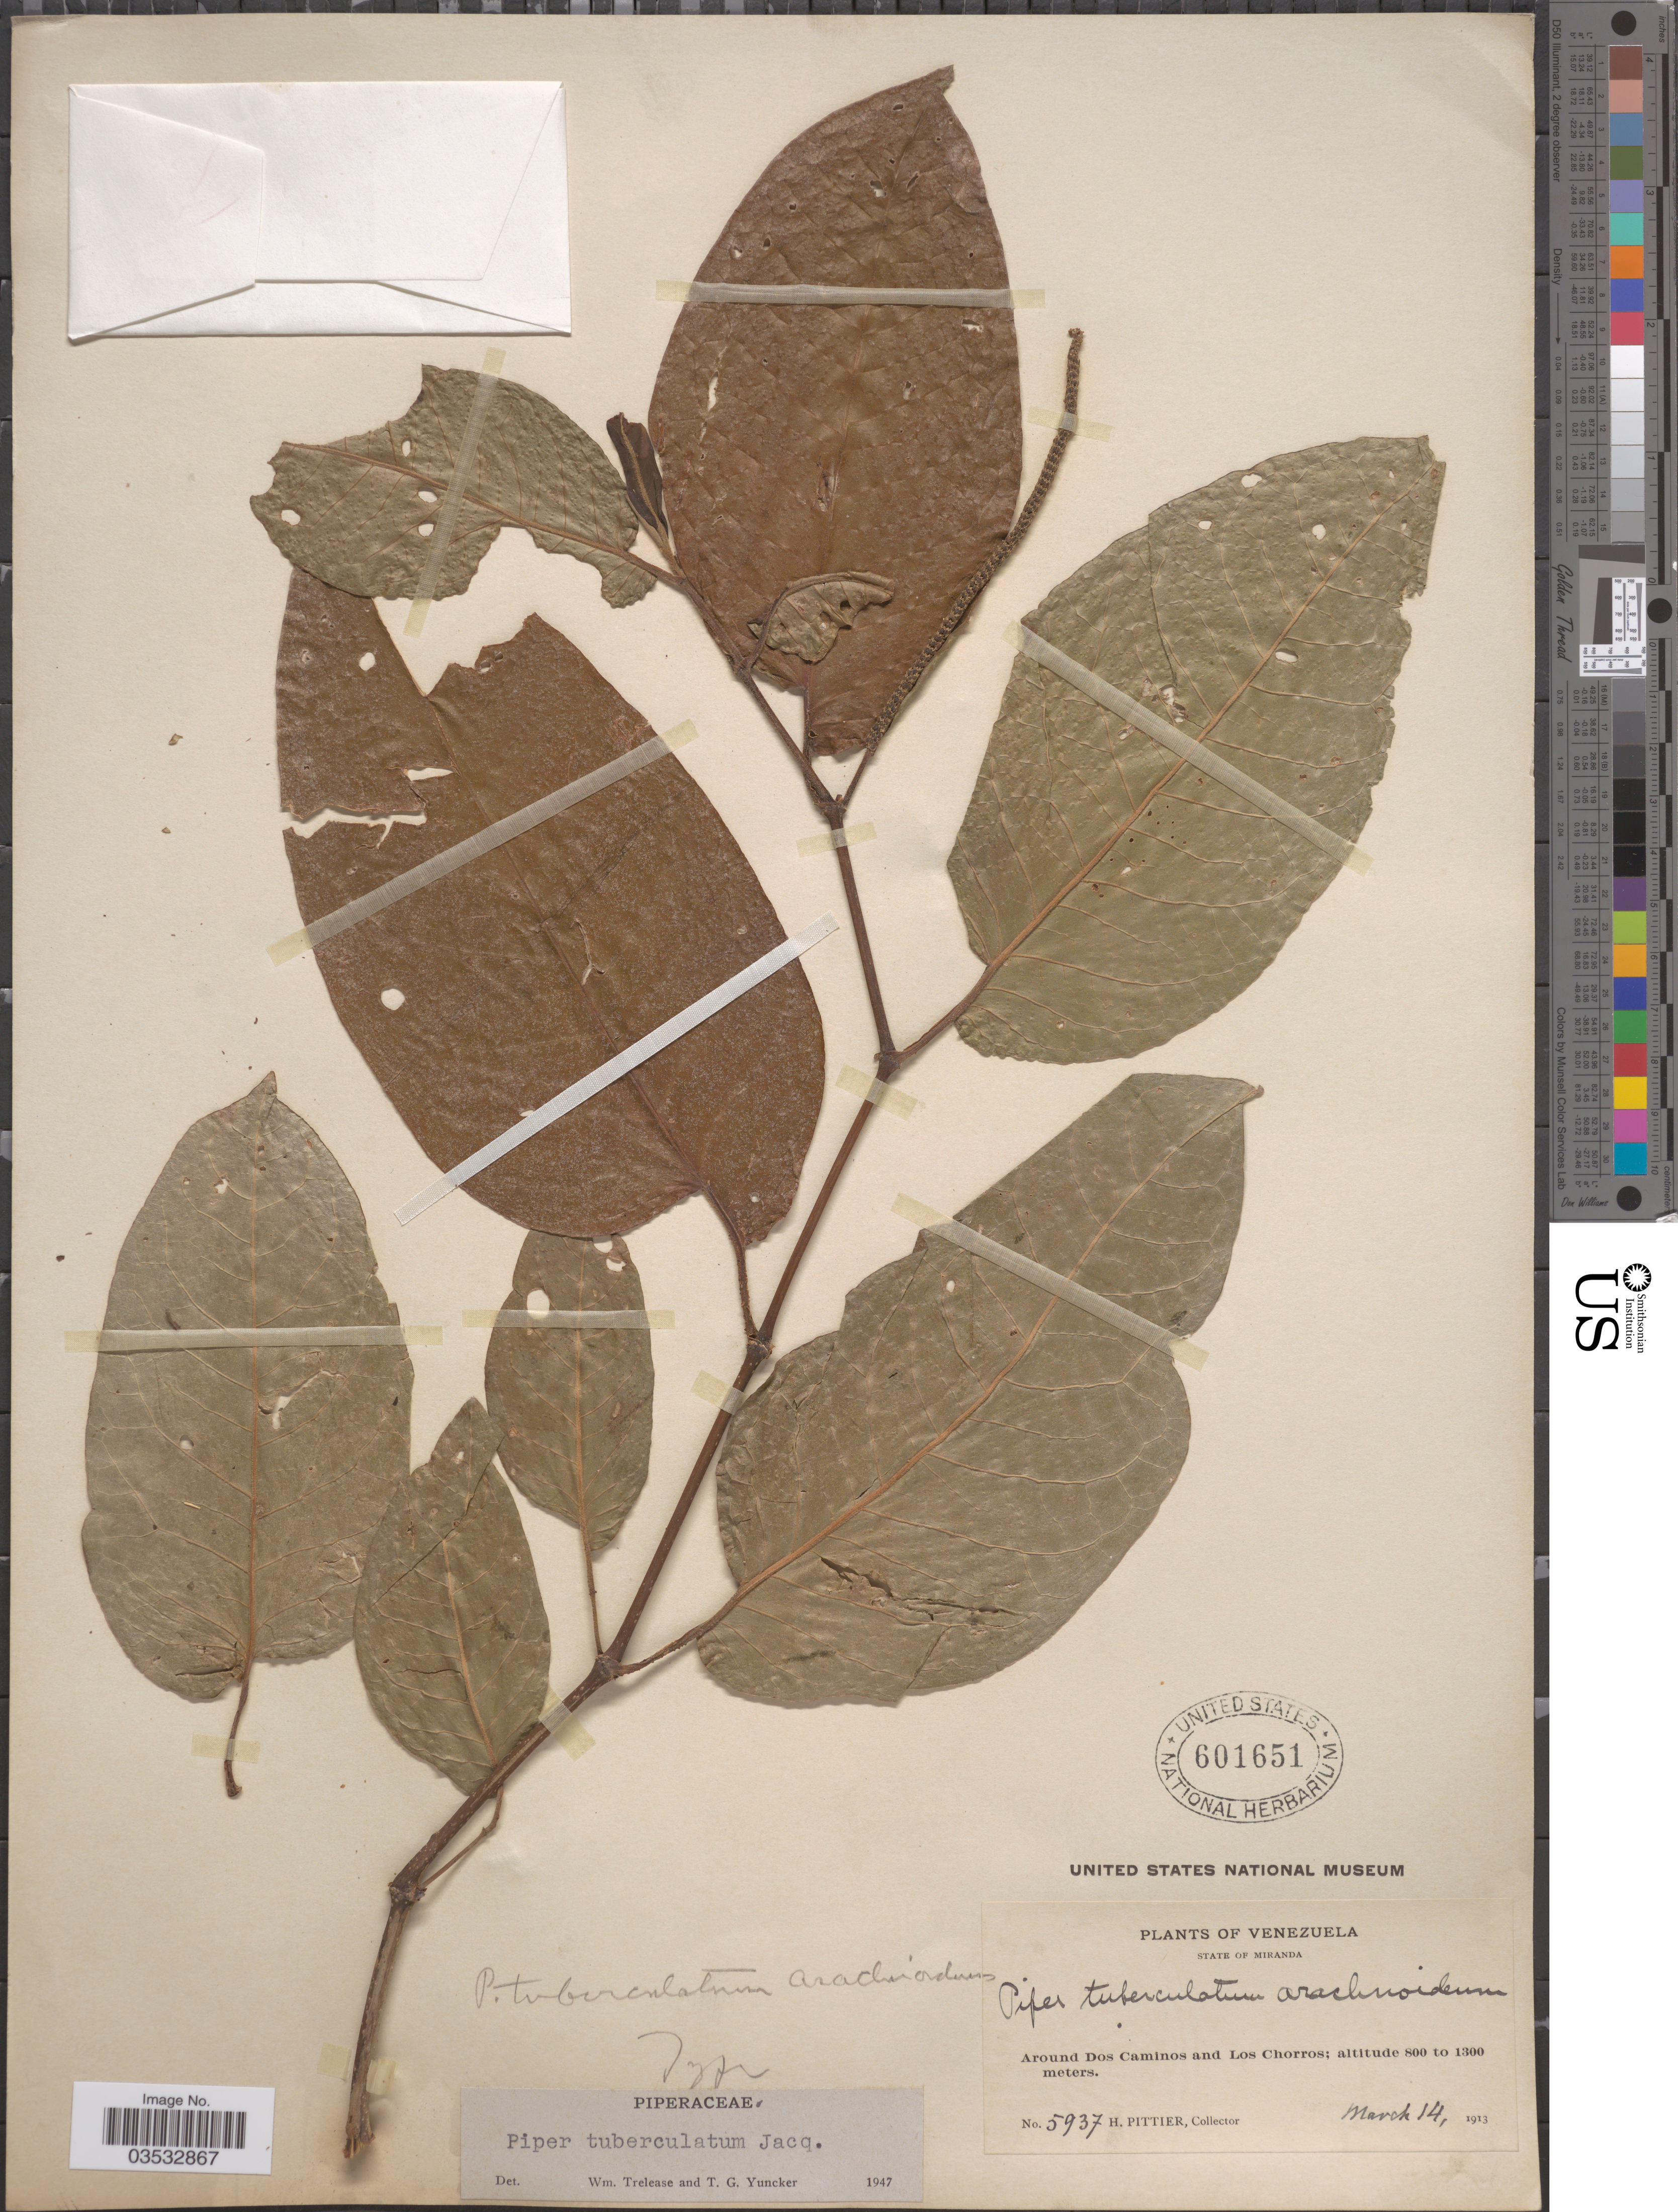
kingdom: Plantae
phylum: Tracheophyta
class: Magnoliopsida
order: Piperales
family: Piperaceae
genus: Piper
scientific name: Piper tuberculatum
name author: Jacq.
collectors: H. F. Pittier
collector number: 5937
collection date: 1913-03-14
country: Venezuela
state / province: Miranda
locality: Around Dos Caminos and Los Chorros.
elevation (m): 800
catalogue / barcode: US 601651